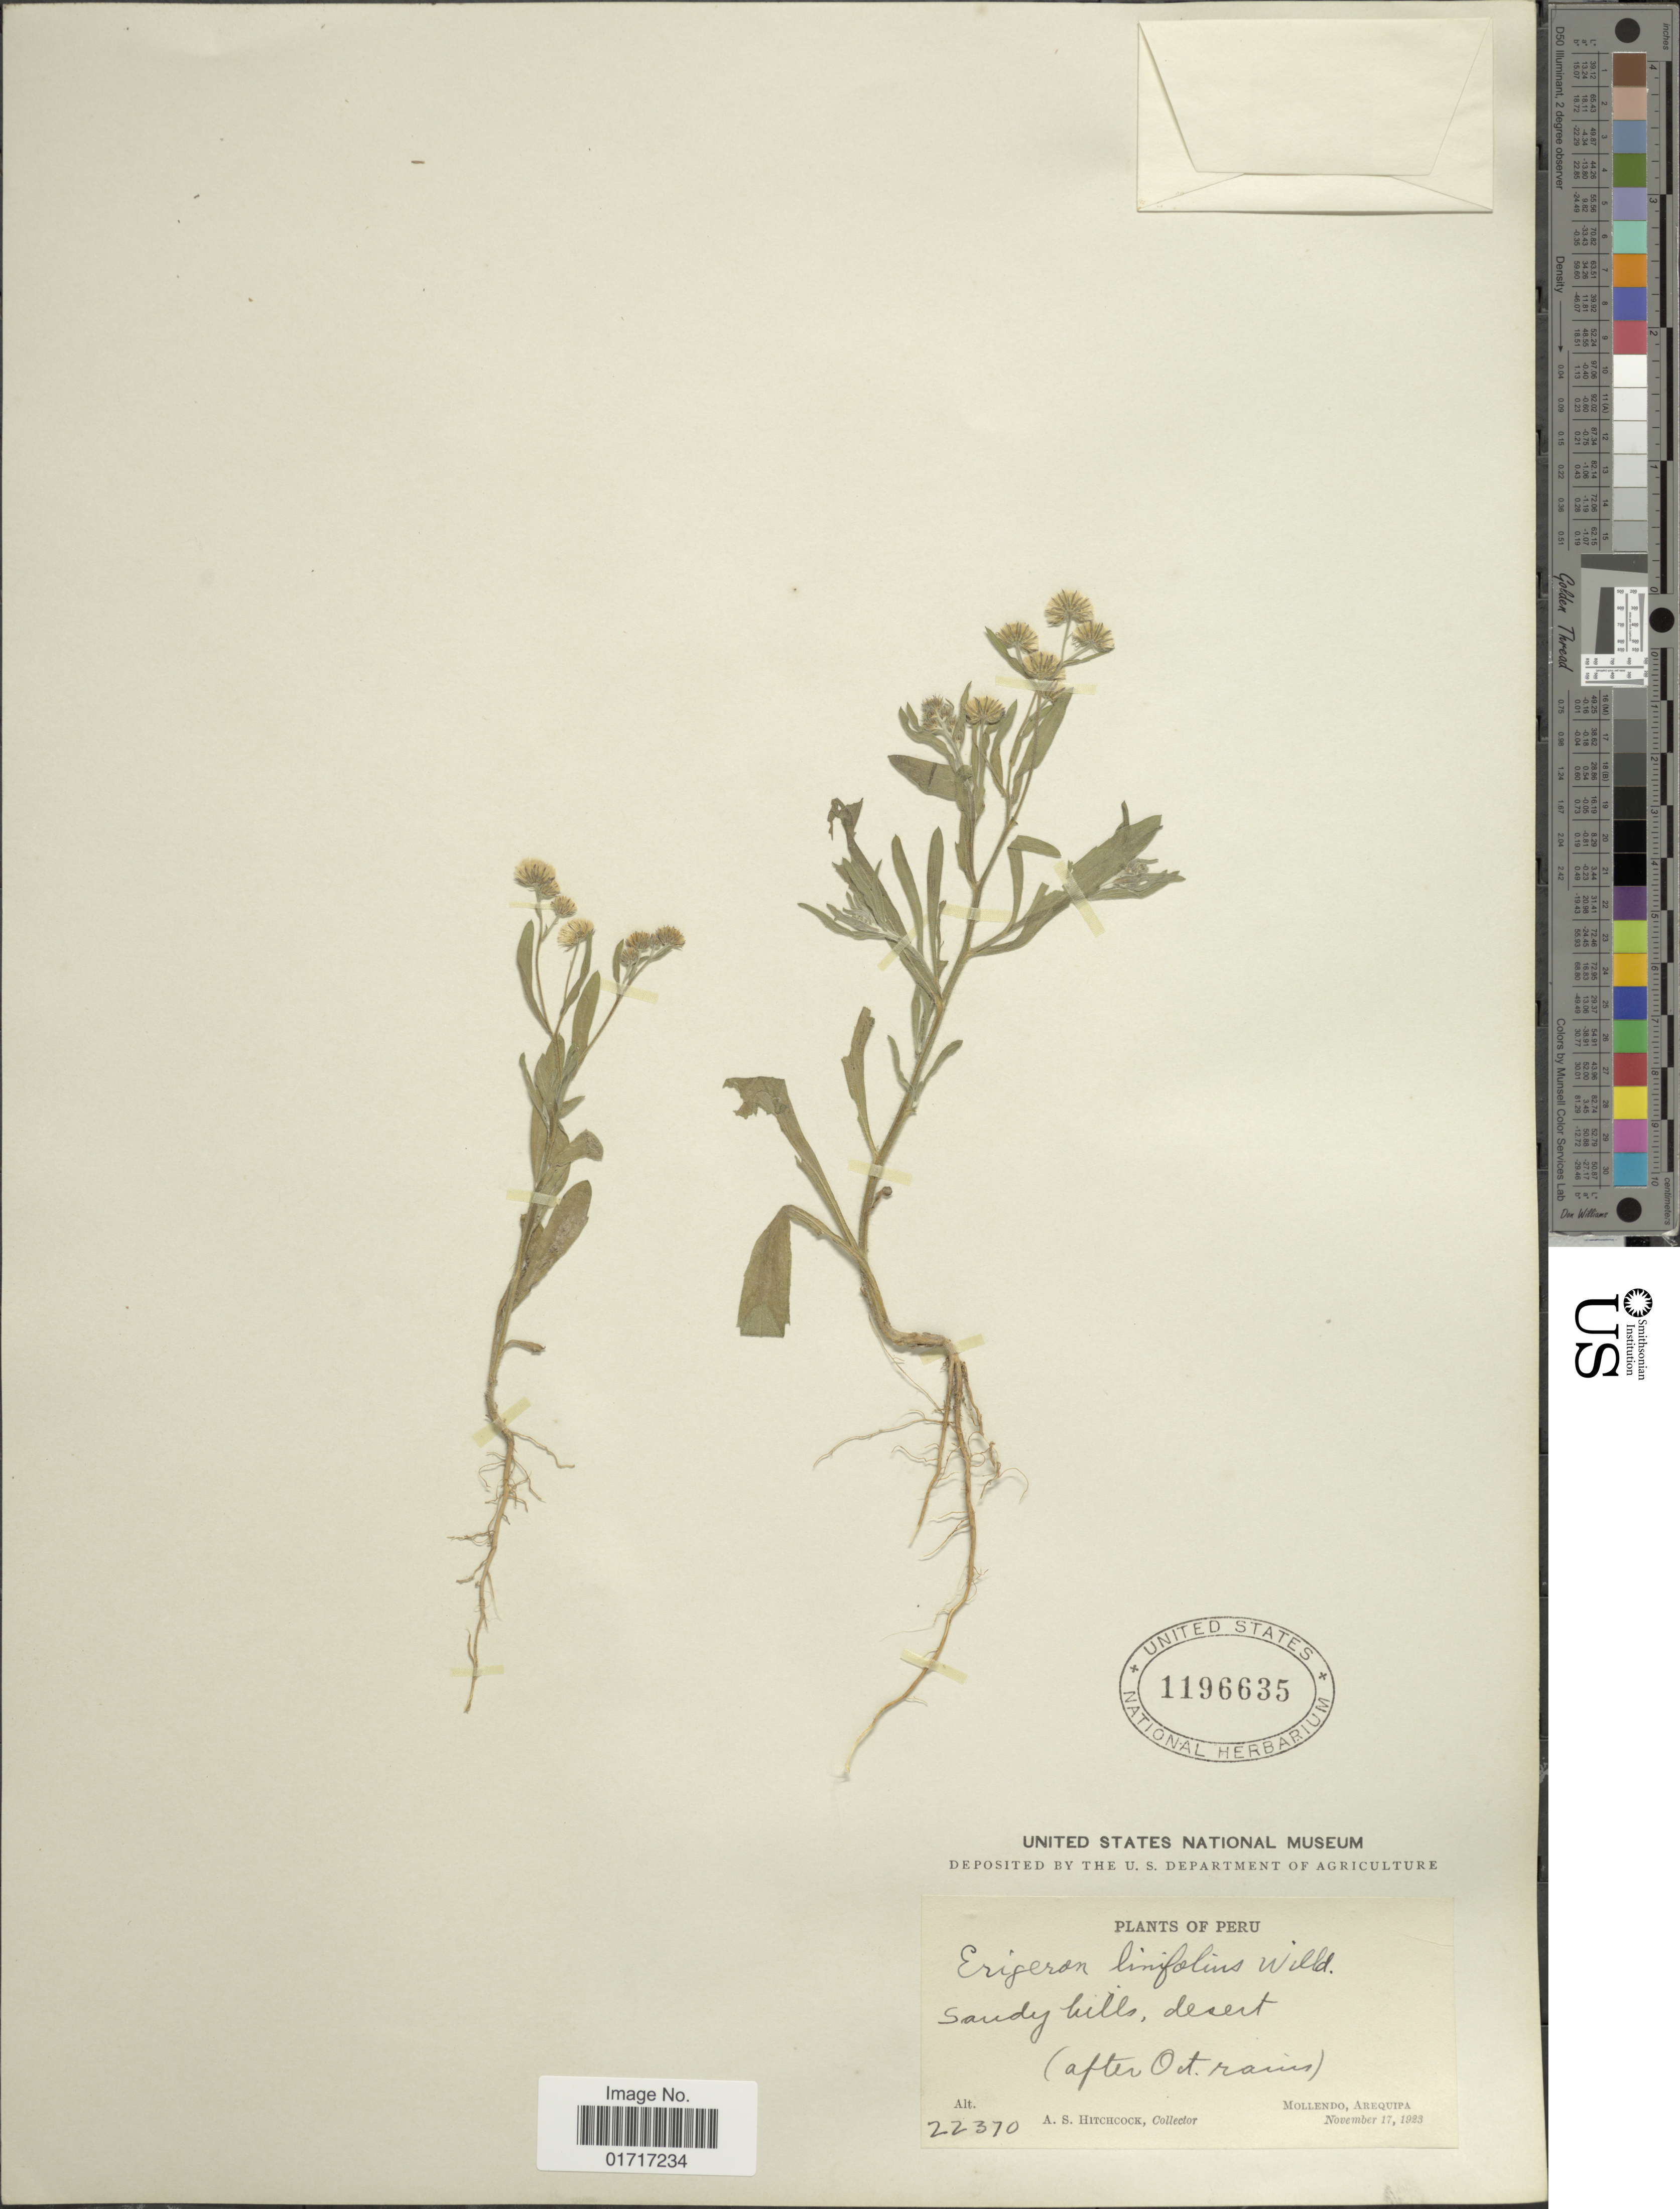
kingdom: Plantae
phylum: Tracheophyta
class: Magnoliopsida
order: Asterales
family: Asteraceae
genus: Erigeron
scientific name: Erigeron bonariensis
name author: L.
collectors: A. S. Hitchcock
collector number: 22370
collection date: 1923-11-17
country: Peru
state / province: Arequipa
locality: Mollendo, Arequipo.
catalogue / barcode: US 1196635